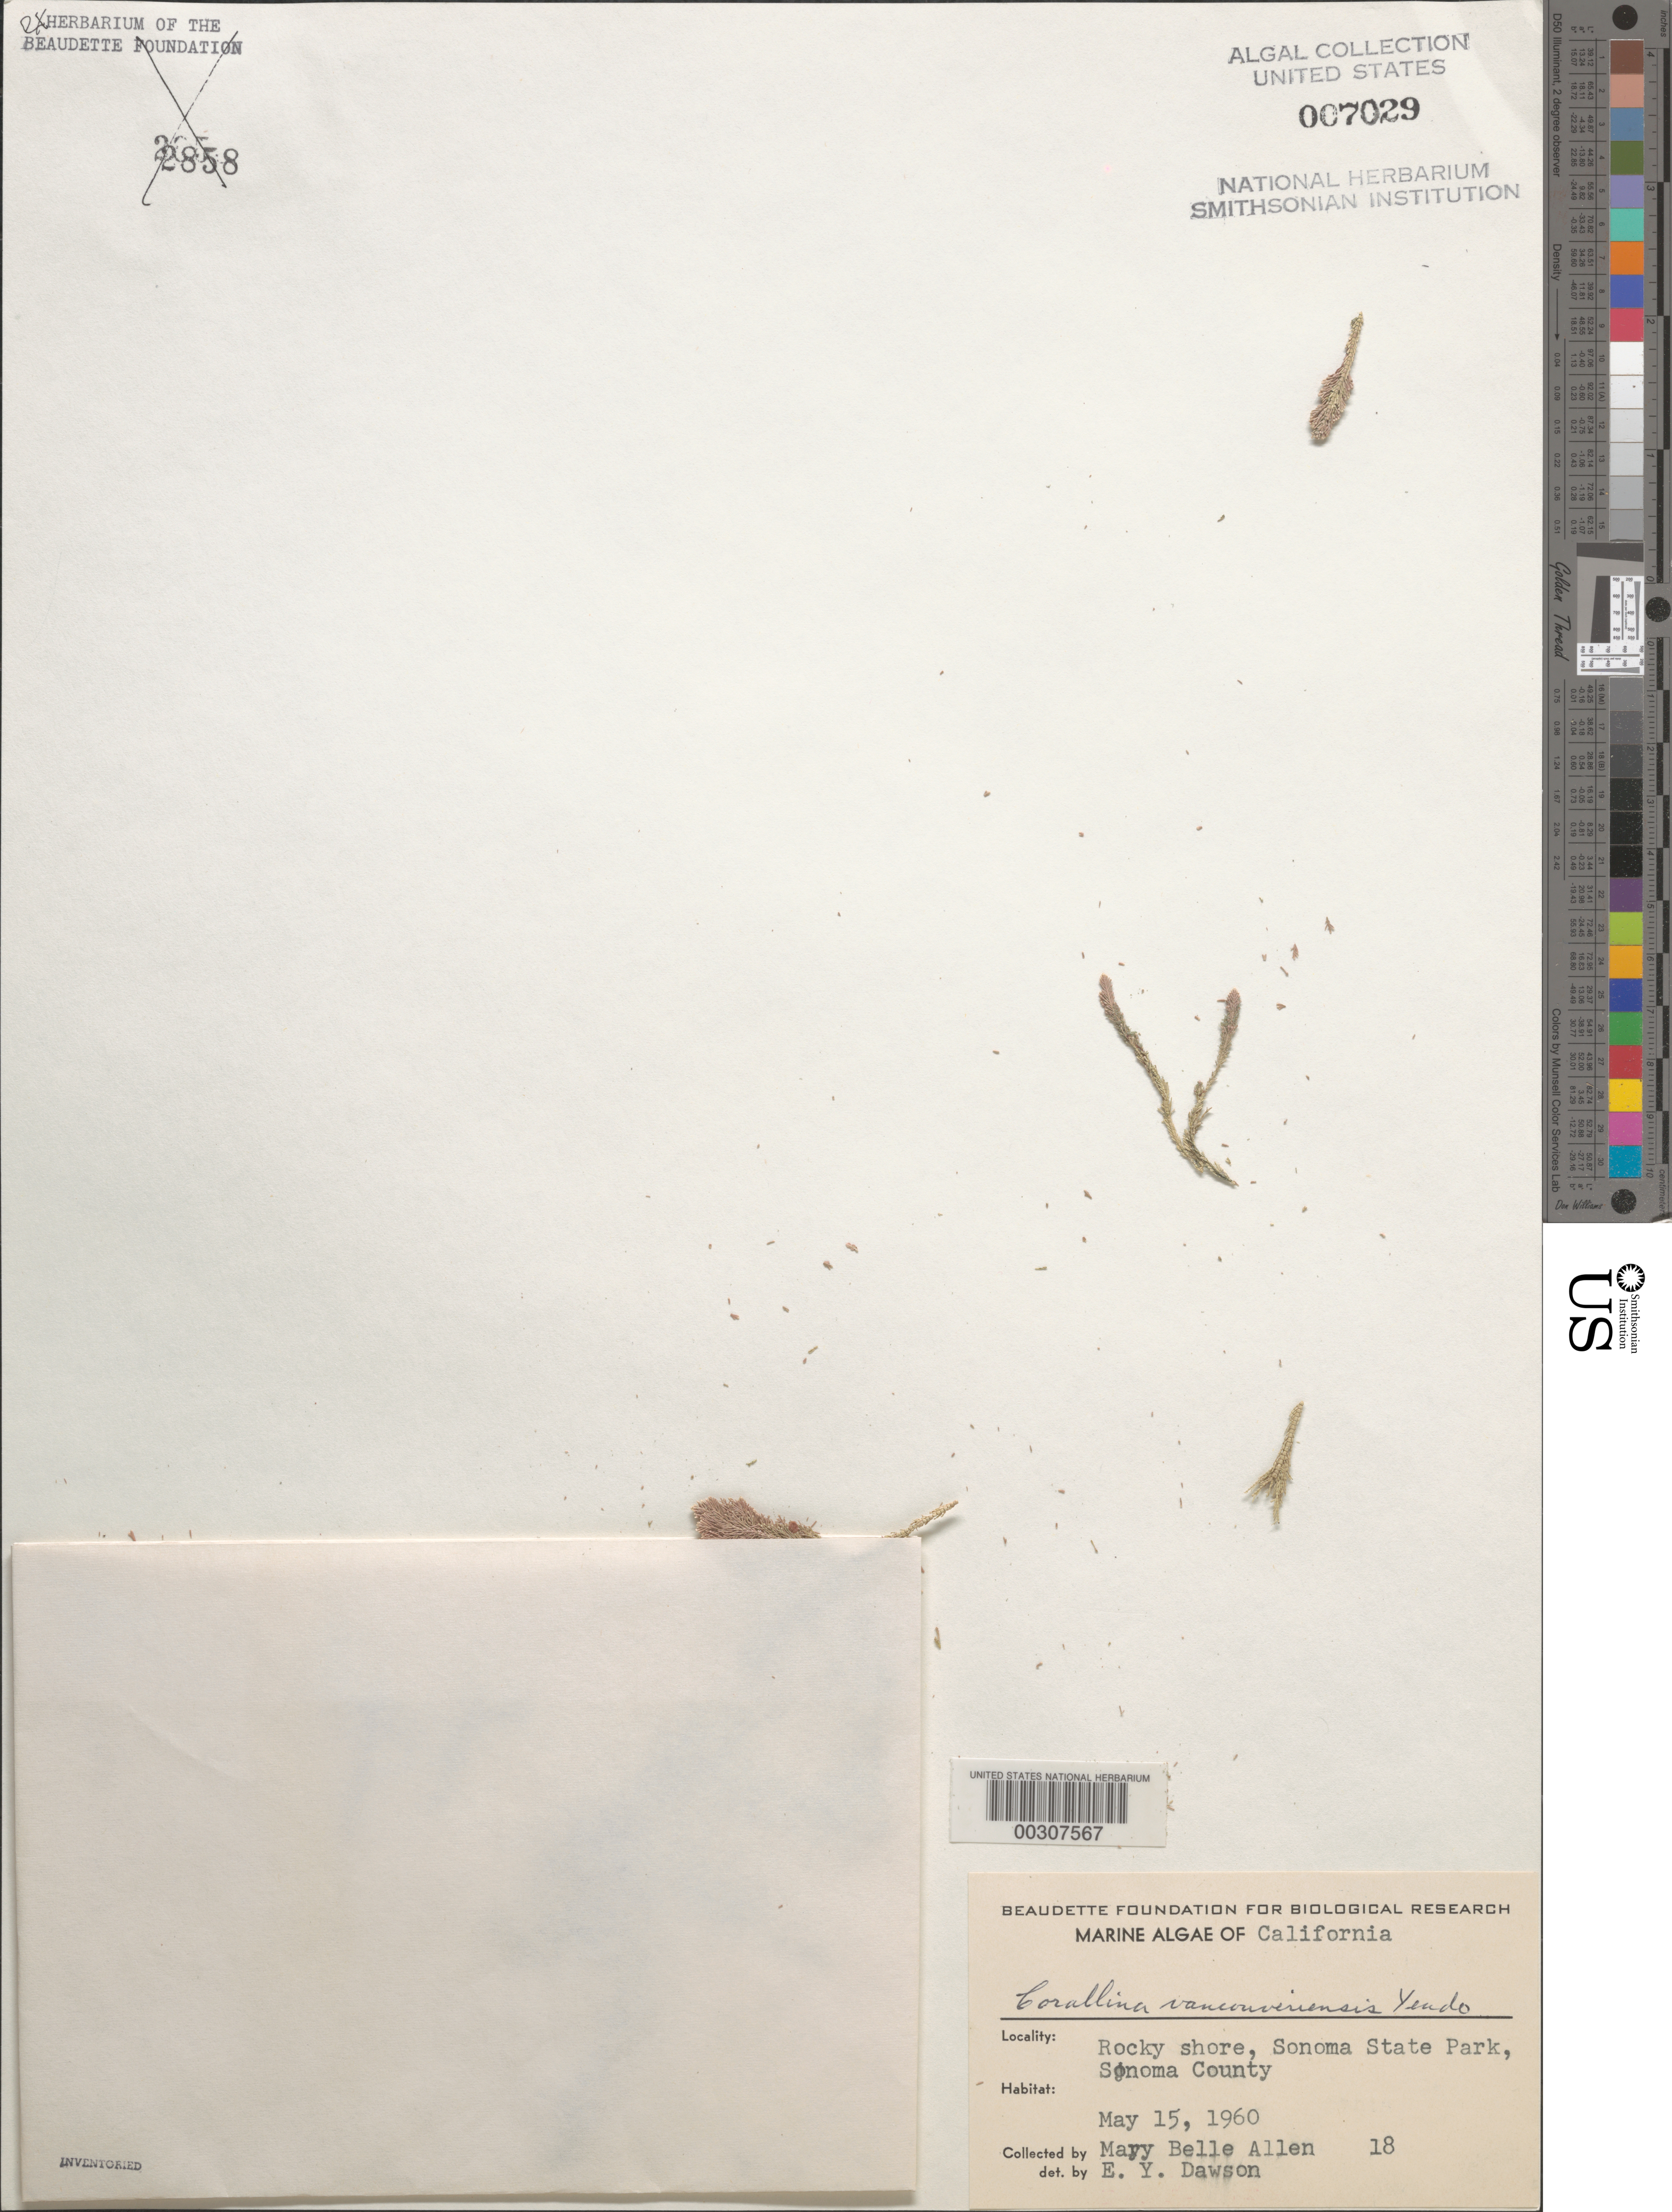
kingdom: Plantae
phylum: Rhodophyta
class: Florideophyceae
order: Corallinales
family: Corallinaceae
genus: Corallina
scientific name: Corallina vancouveriensis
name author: Yendo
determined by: Dawson, E. Y.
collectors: M. B. Allen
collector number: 18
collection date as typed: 15 May 1960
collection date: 1960-05-15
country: United States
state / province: California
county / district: Sonoma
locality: Sonoma State Park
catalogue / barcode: US 7029